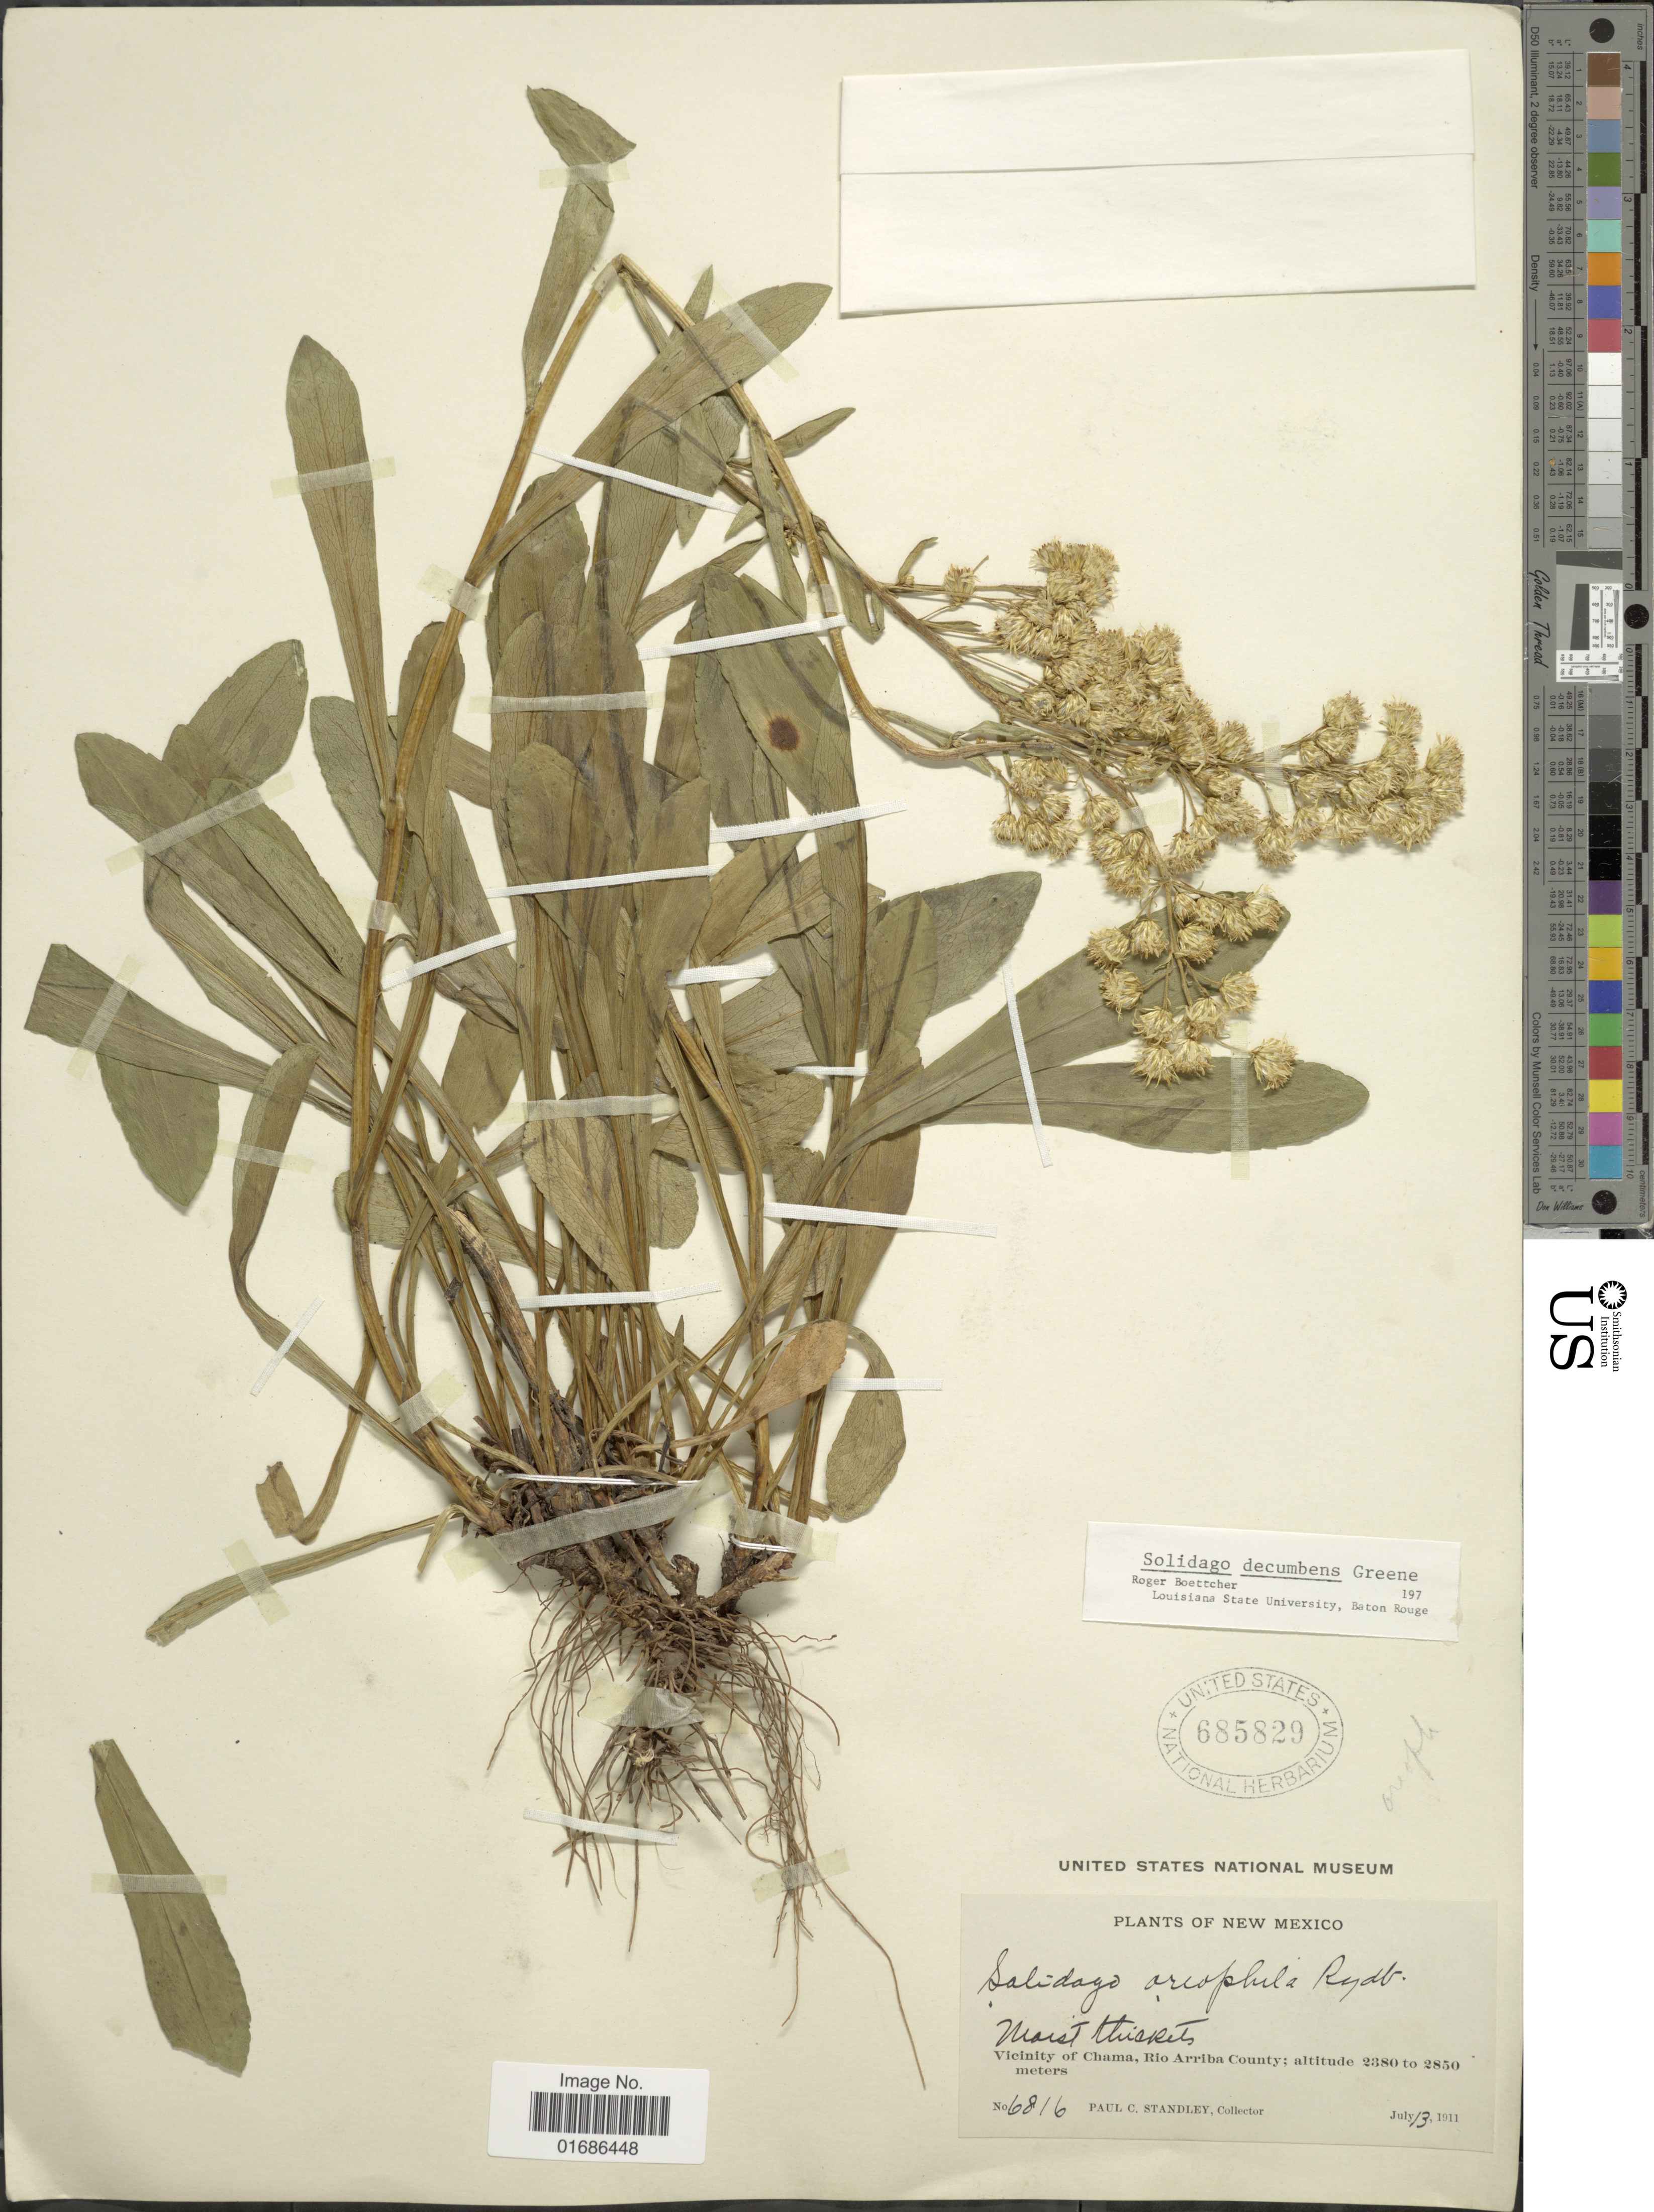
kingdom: Plantae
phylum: Tracheophyta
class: Magnoliopsida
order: Asterales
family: Asteraceae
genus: Solidago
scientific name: Solidago decumbens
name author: Greene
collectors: P. C. Standley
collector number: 6816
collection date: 1911-07-13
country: United States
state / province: New Mexico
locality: Moist thickets, Vicinity of Chama, Rio Arriba County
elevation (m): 2380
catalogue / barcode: US 685829